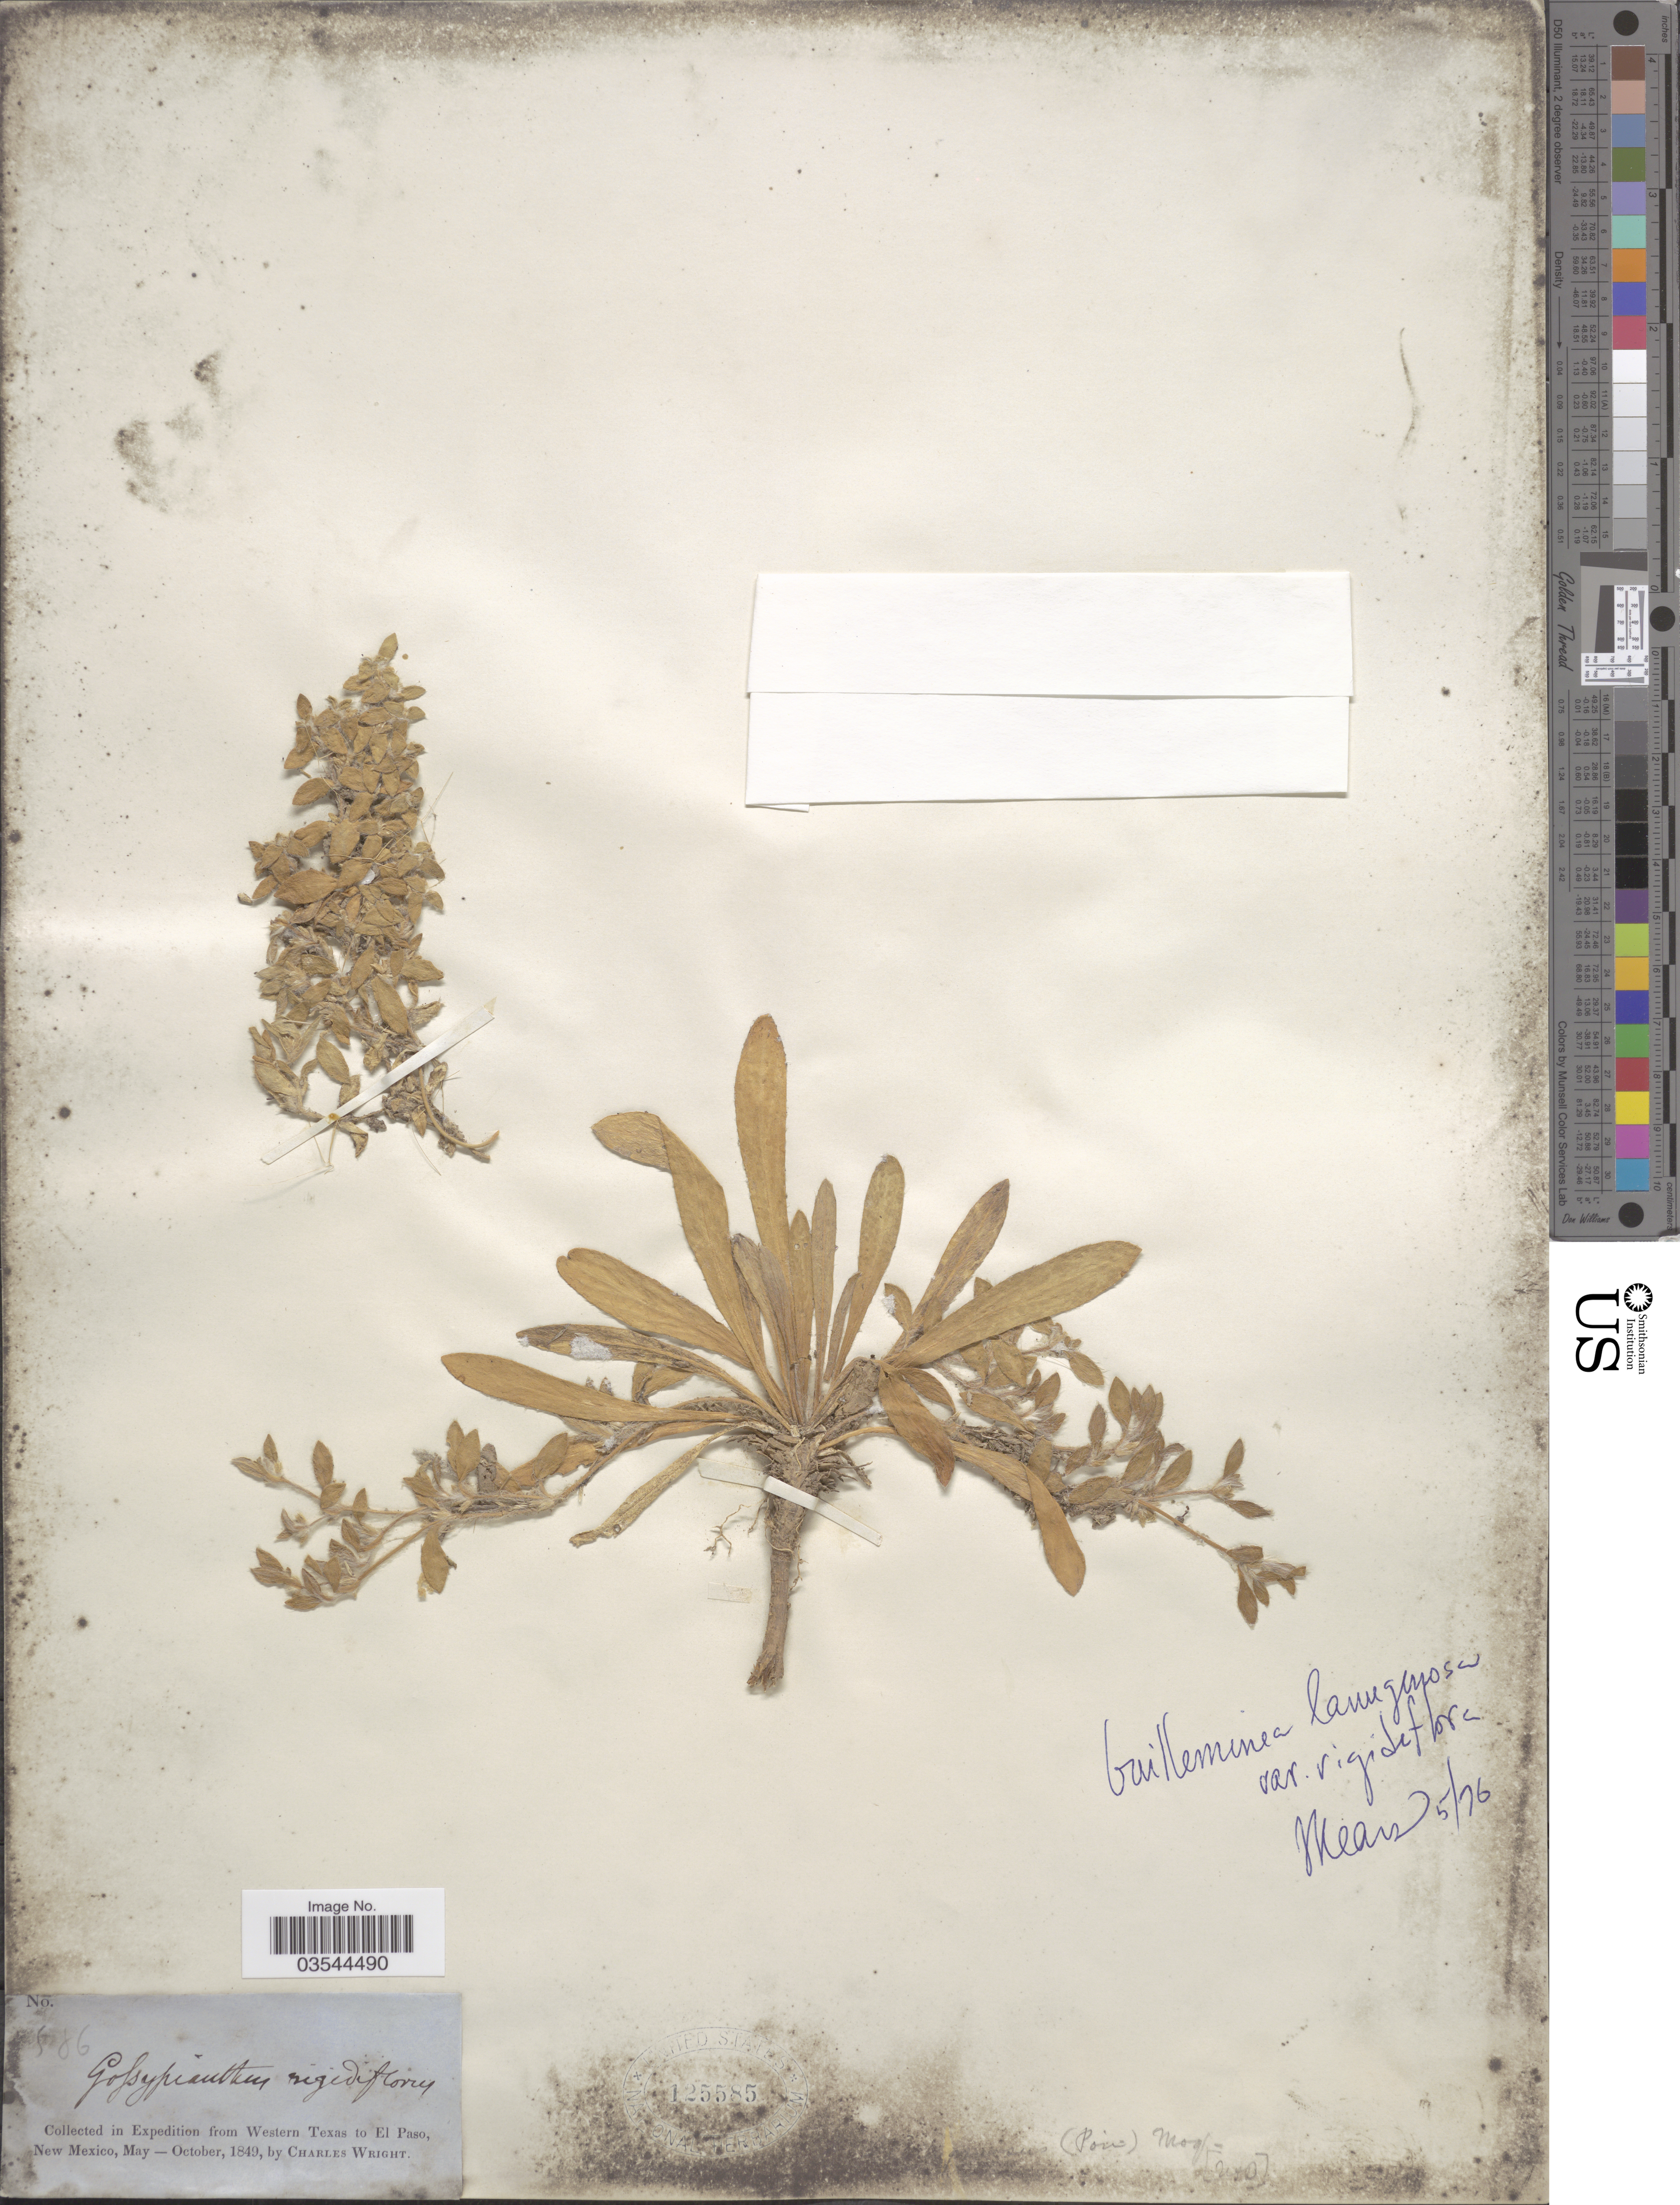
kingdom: Plantae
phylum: Tracheophyta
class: Magnoliopsida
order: Caryophyllales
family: Amaranthaceae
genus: Guilleminea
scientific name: Guilleminea lanuginosa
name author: (Poir.) Benth. & Hook. f.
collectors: C. Wright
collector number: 586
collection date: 1849-05/1849-10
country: United States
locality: Western Texas to El Paso, New Mexico.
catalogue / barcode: US 125585